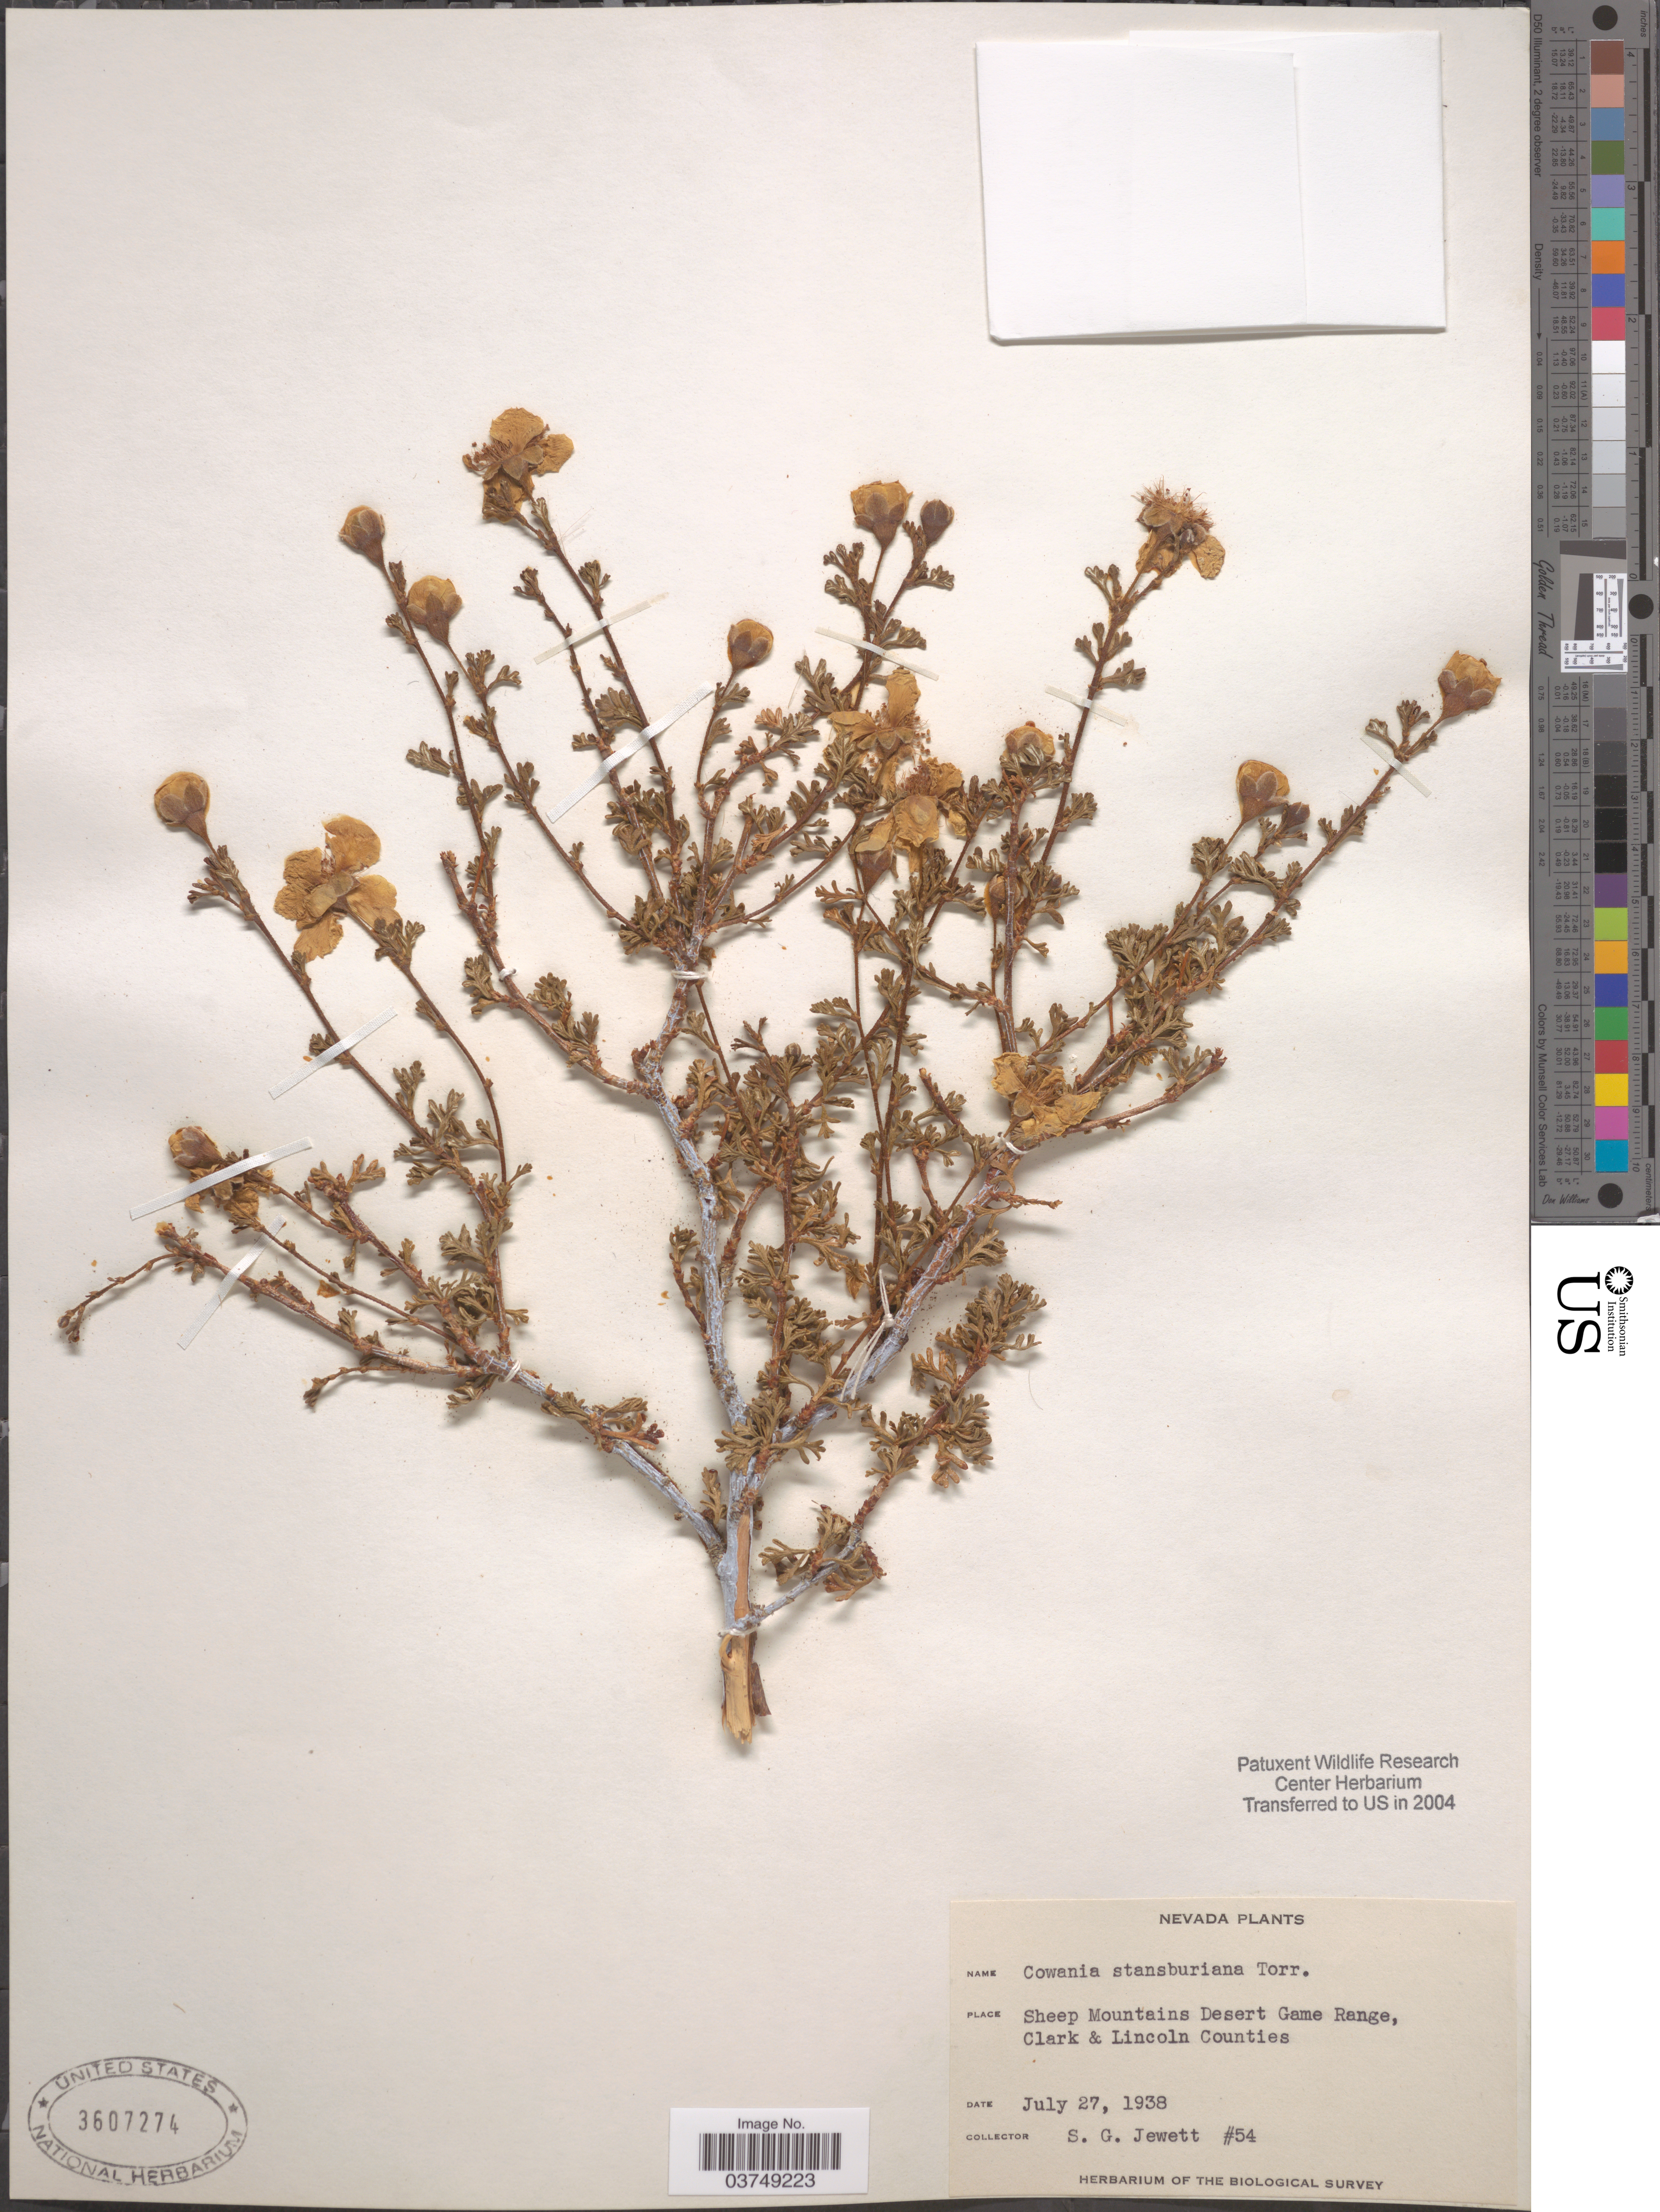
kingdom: Plantae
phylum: Tracheophyta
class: Magnoliopsida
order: Rosales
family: Rosaceae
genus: Purshia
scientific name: Purshia stansburyana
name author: (Torr.) Henrickson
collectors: S. Jewett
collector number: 54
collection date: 1938-07-27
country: United States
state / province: Nevada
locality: Sheep Mountains Desert Game Range, Clark & Lincoln Counties.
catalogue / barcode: US 3607274